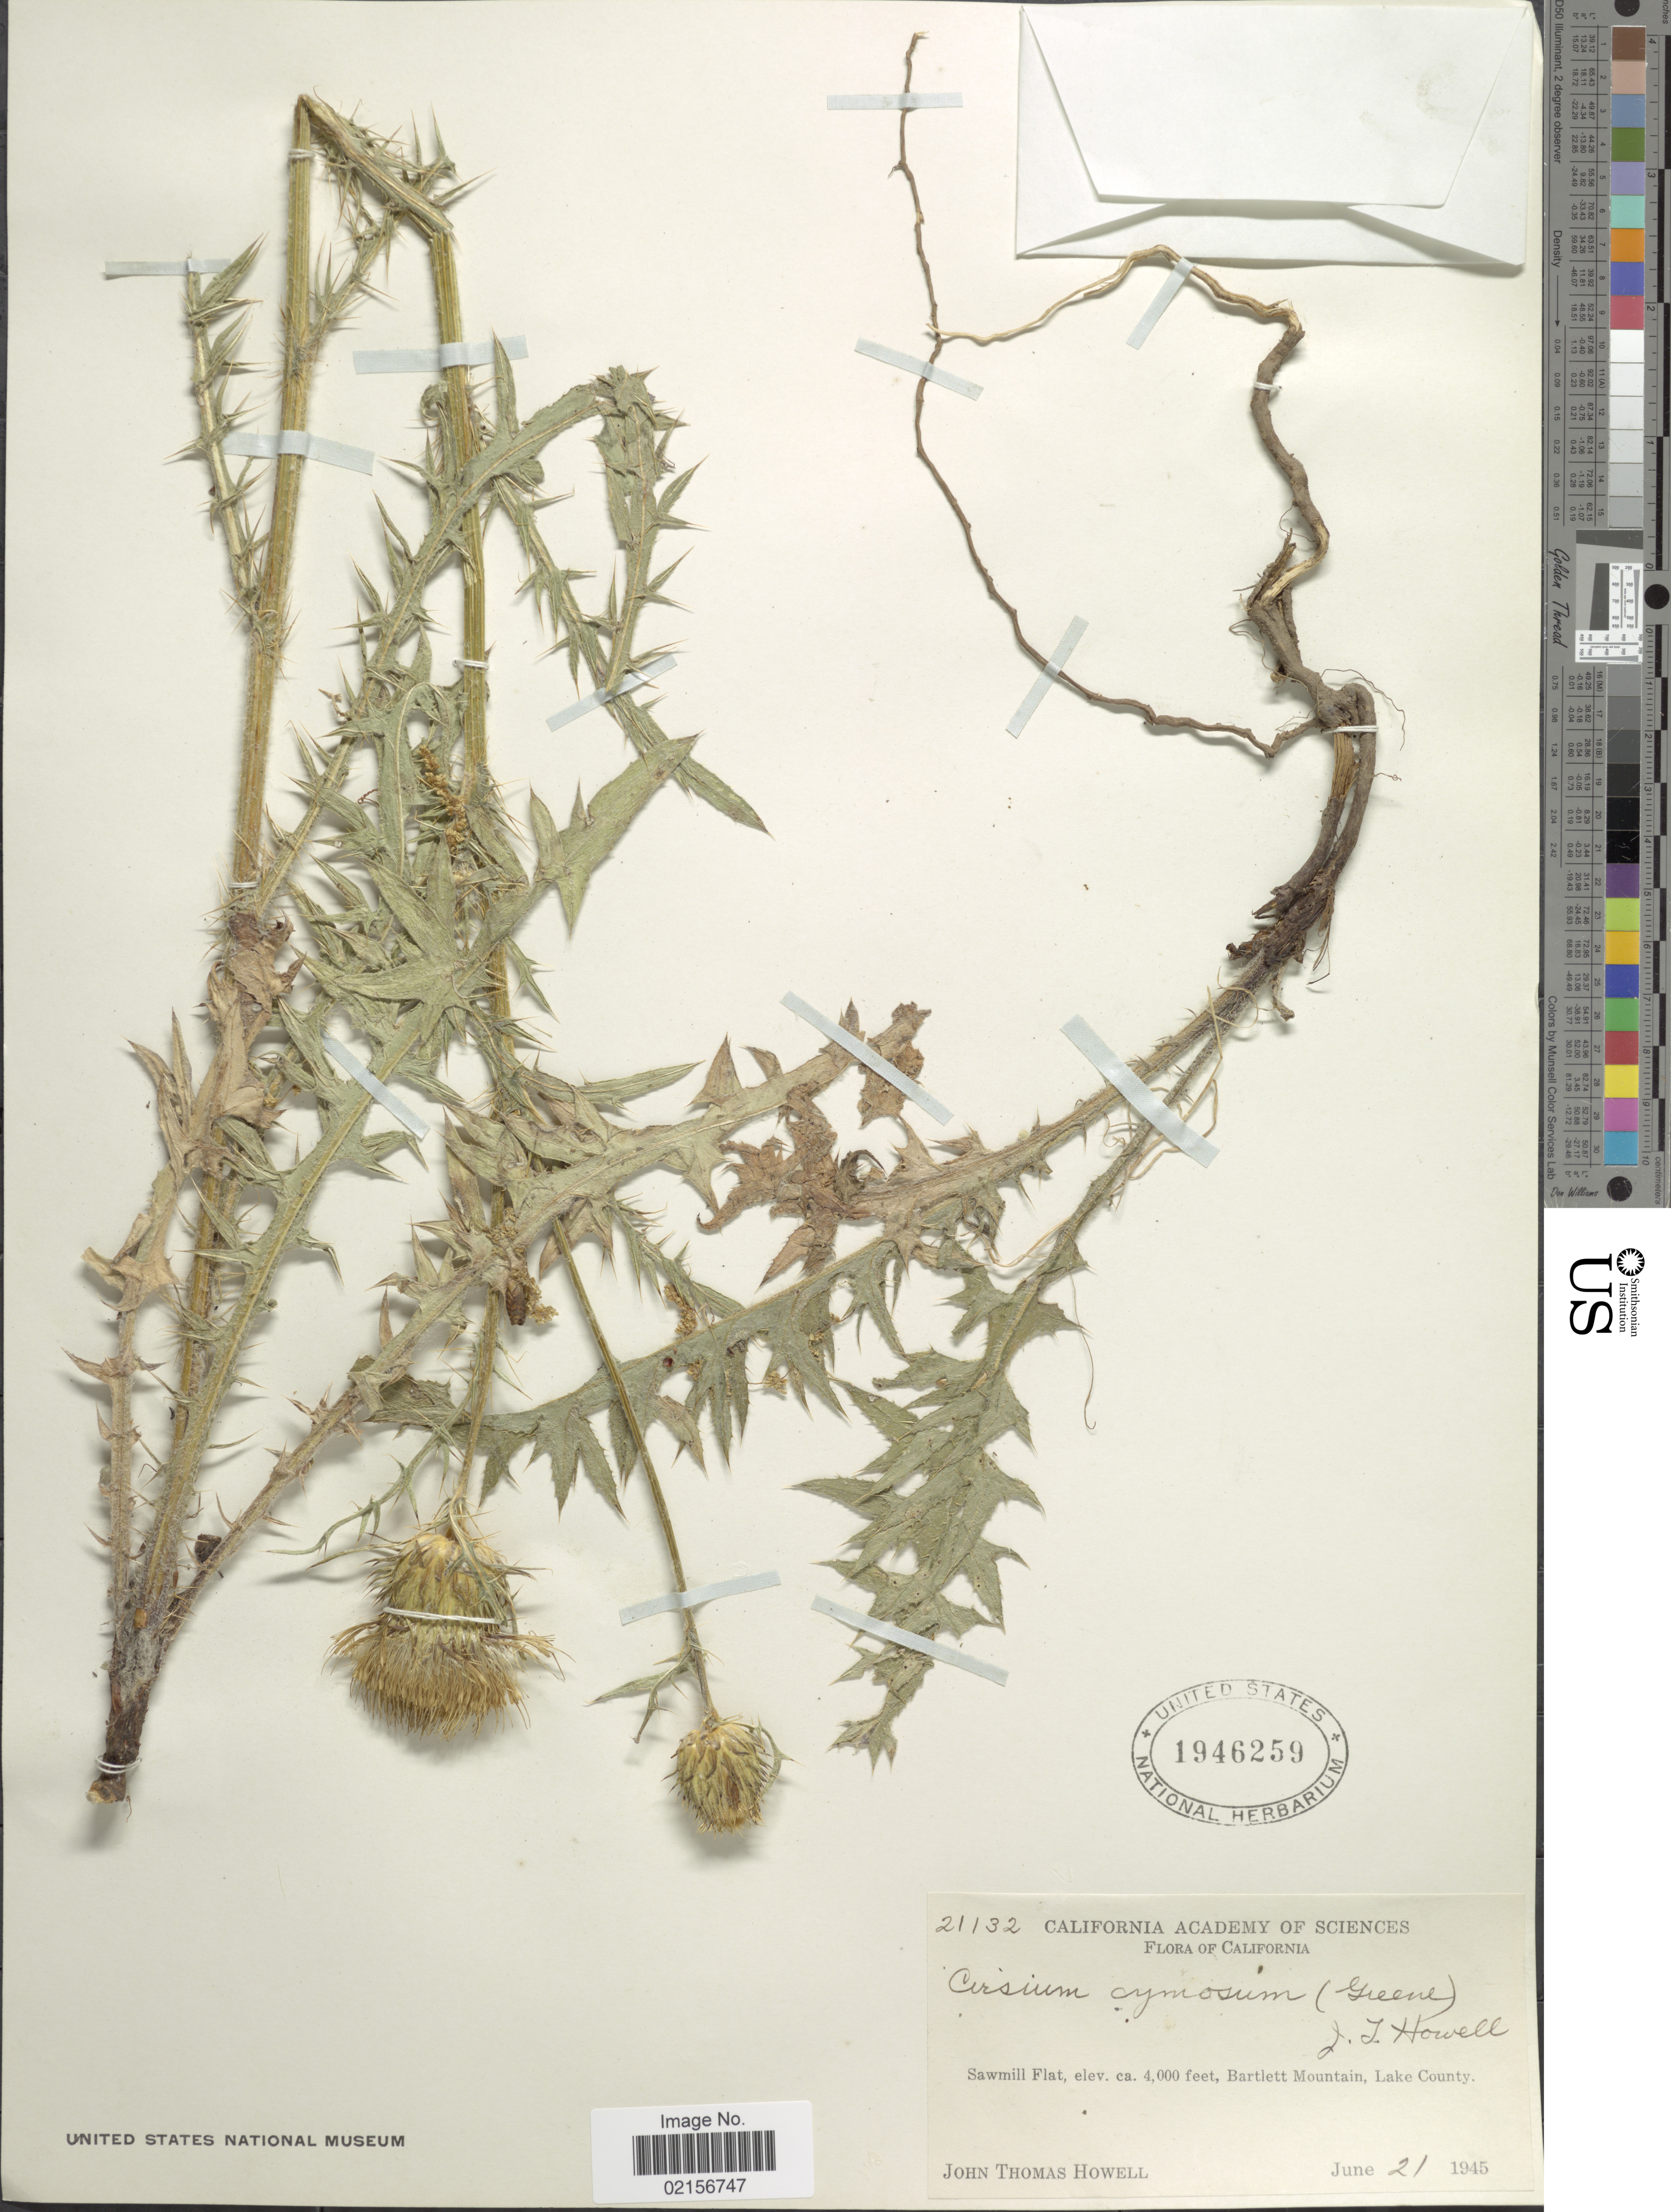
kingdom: Plantae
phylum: Tracheophyta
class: Magnoliopsida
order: Asterales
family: Asteraceae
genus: Cirsium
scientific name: Cirsium cymosum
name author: (Greene) J.T. Howell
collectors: J. T. Howell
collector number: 21132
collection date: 1945-06-21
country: United States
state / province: California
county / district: Lake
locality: Sawmill Flat, Bartett Mountain, Lake County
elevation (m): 1219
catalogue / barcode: US 1946259